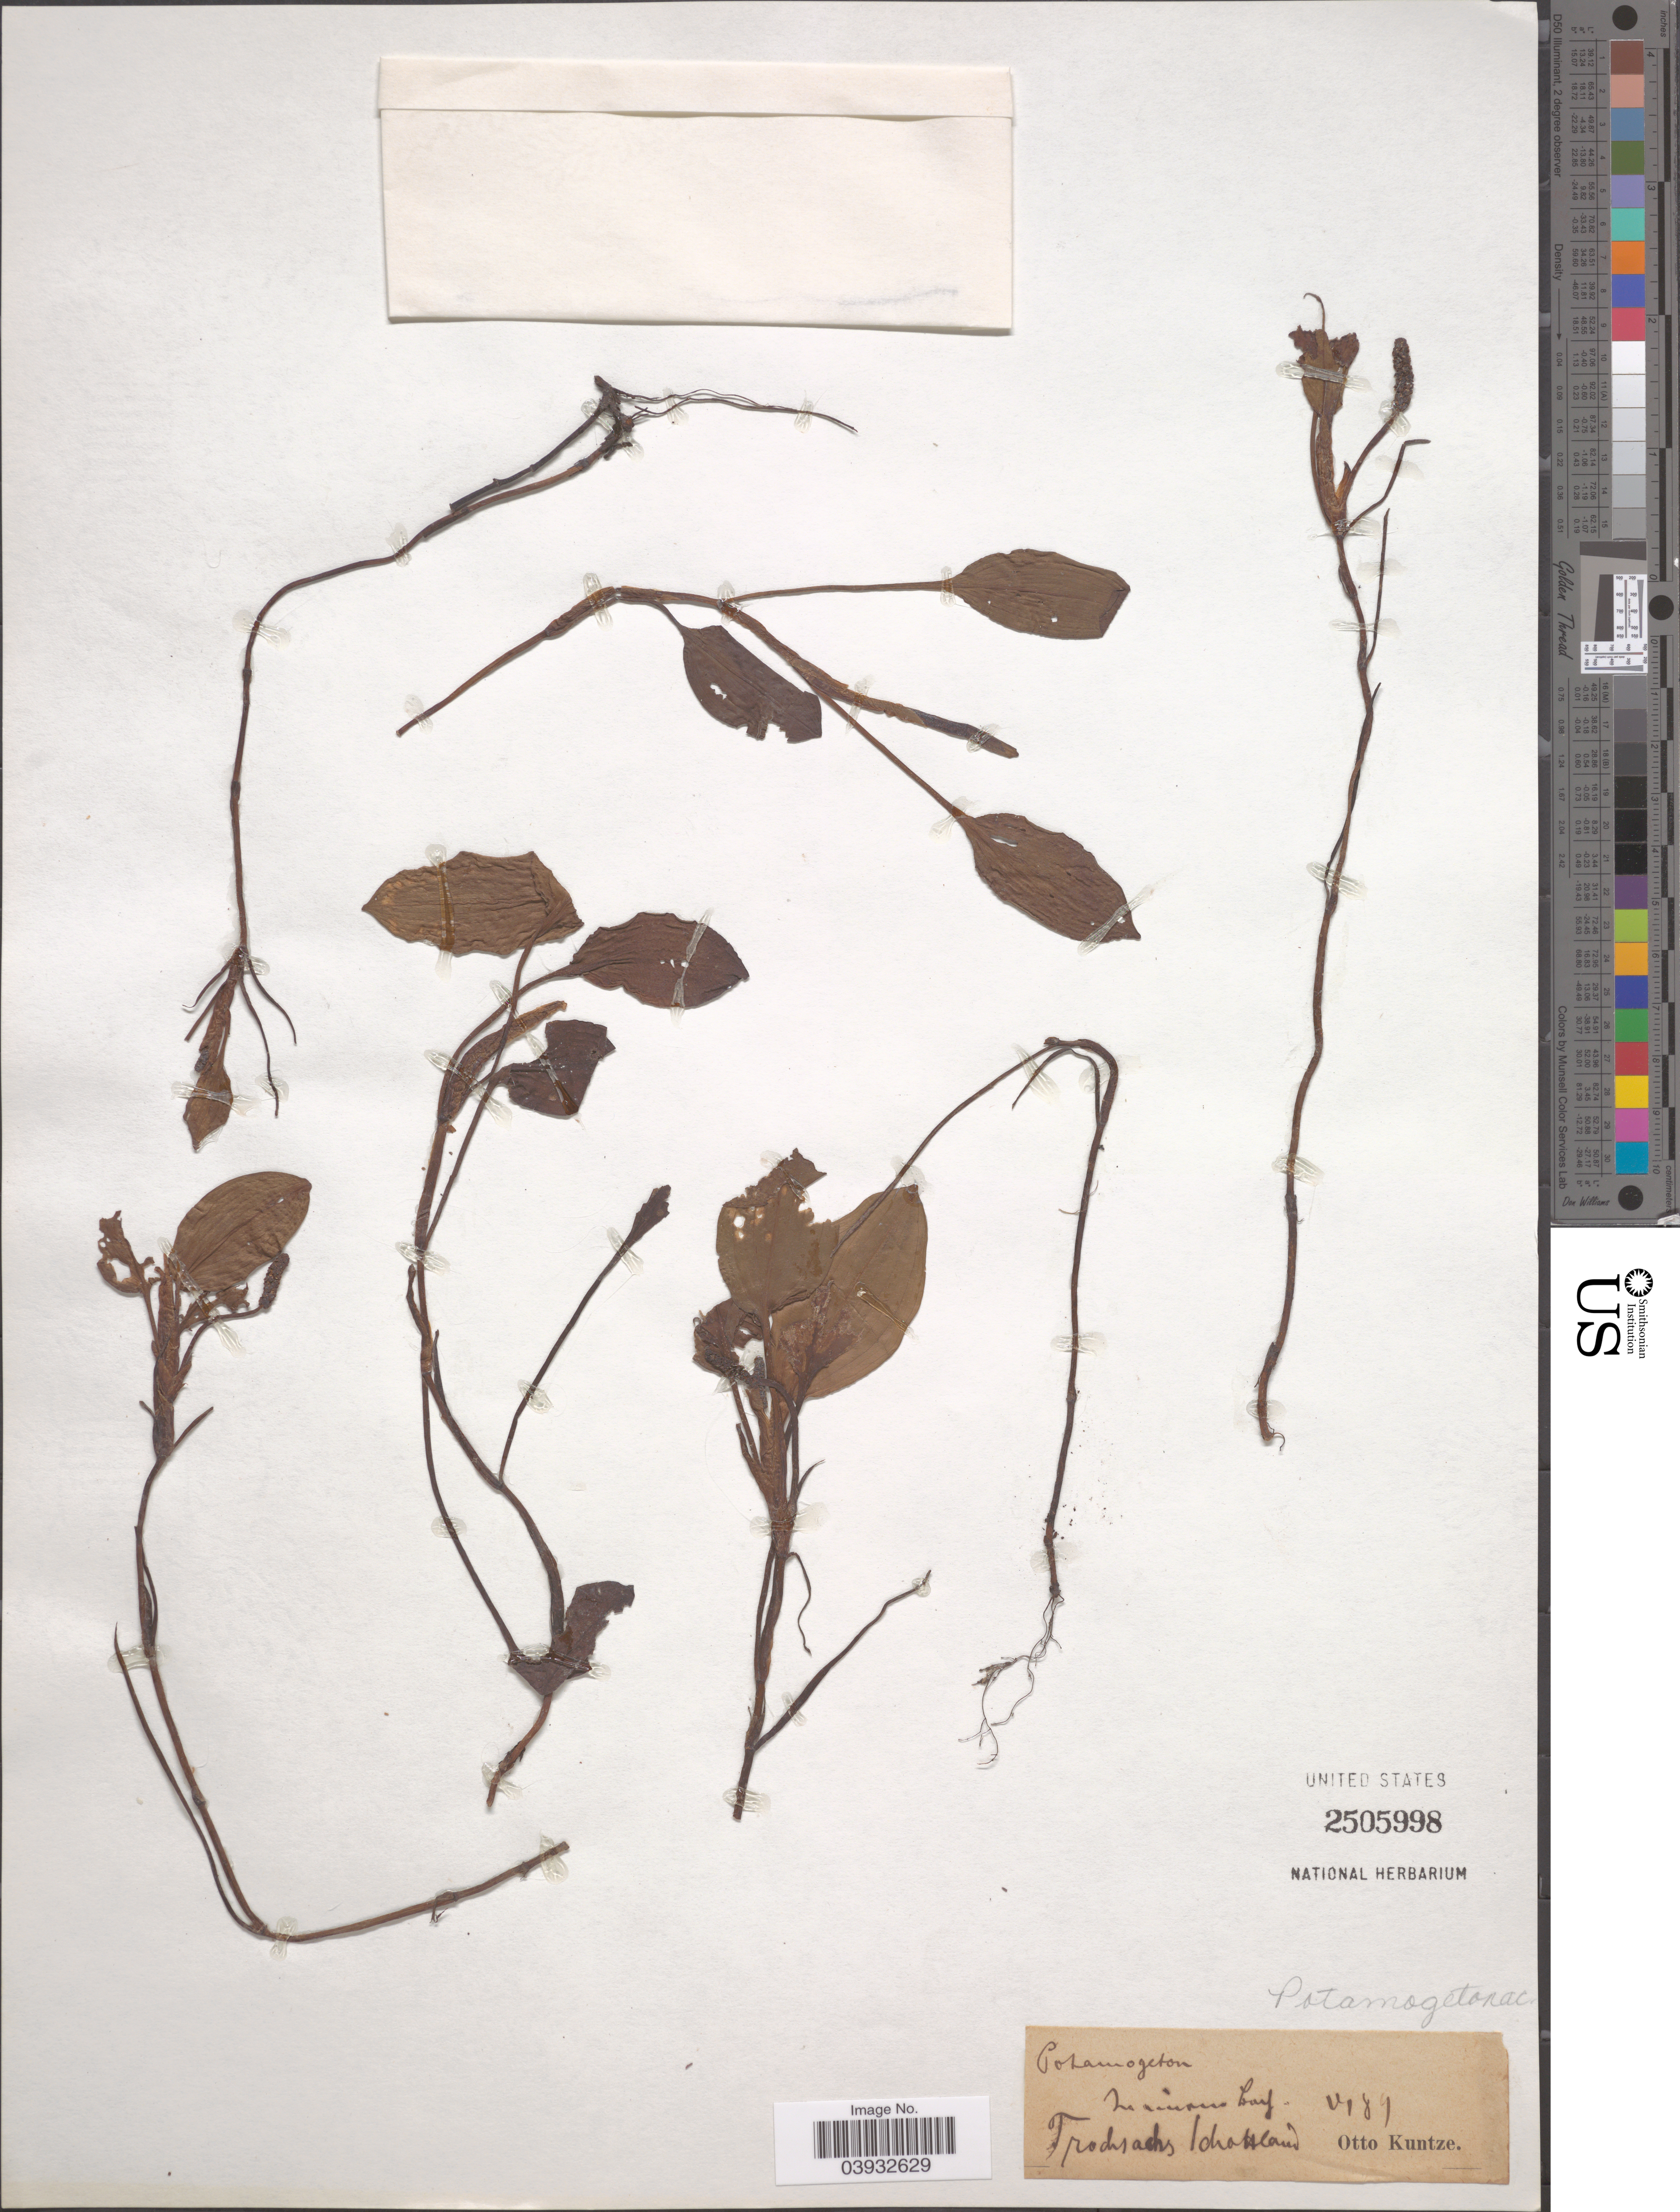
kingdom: Plantae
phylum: Tracheophyta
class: Liliopsida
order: Alismatales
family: Potamogetonaceae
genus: Potamogeton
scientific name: Potamogeton sp.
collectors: C.E.O. Kuntze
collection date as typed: Transcribed d/m/y: /6/89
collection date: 1889-06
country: United Kingdom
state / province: Scotland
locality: Trochsachs Schottland.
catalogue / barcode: US 2505998